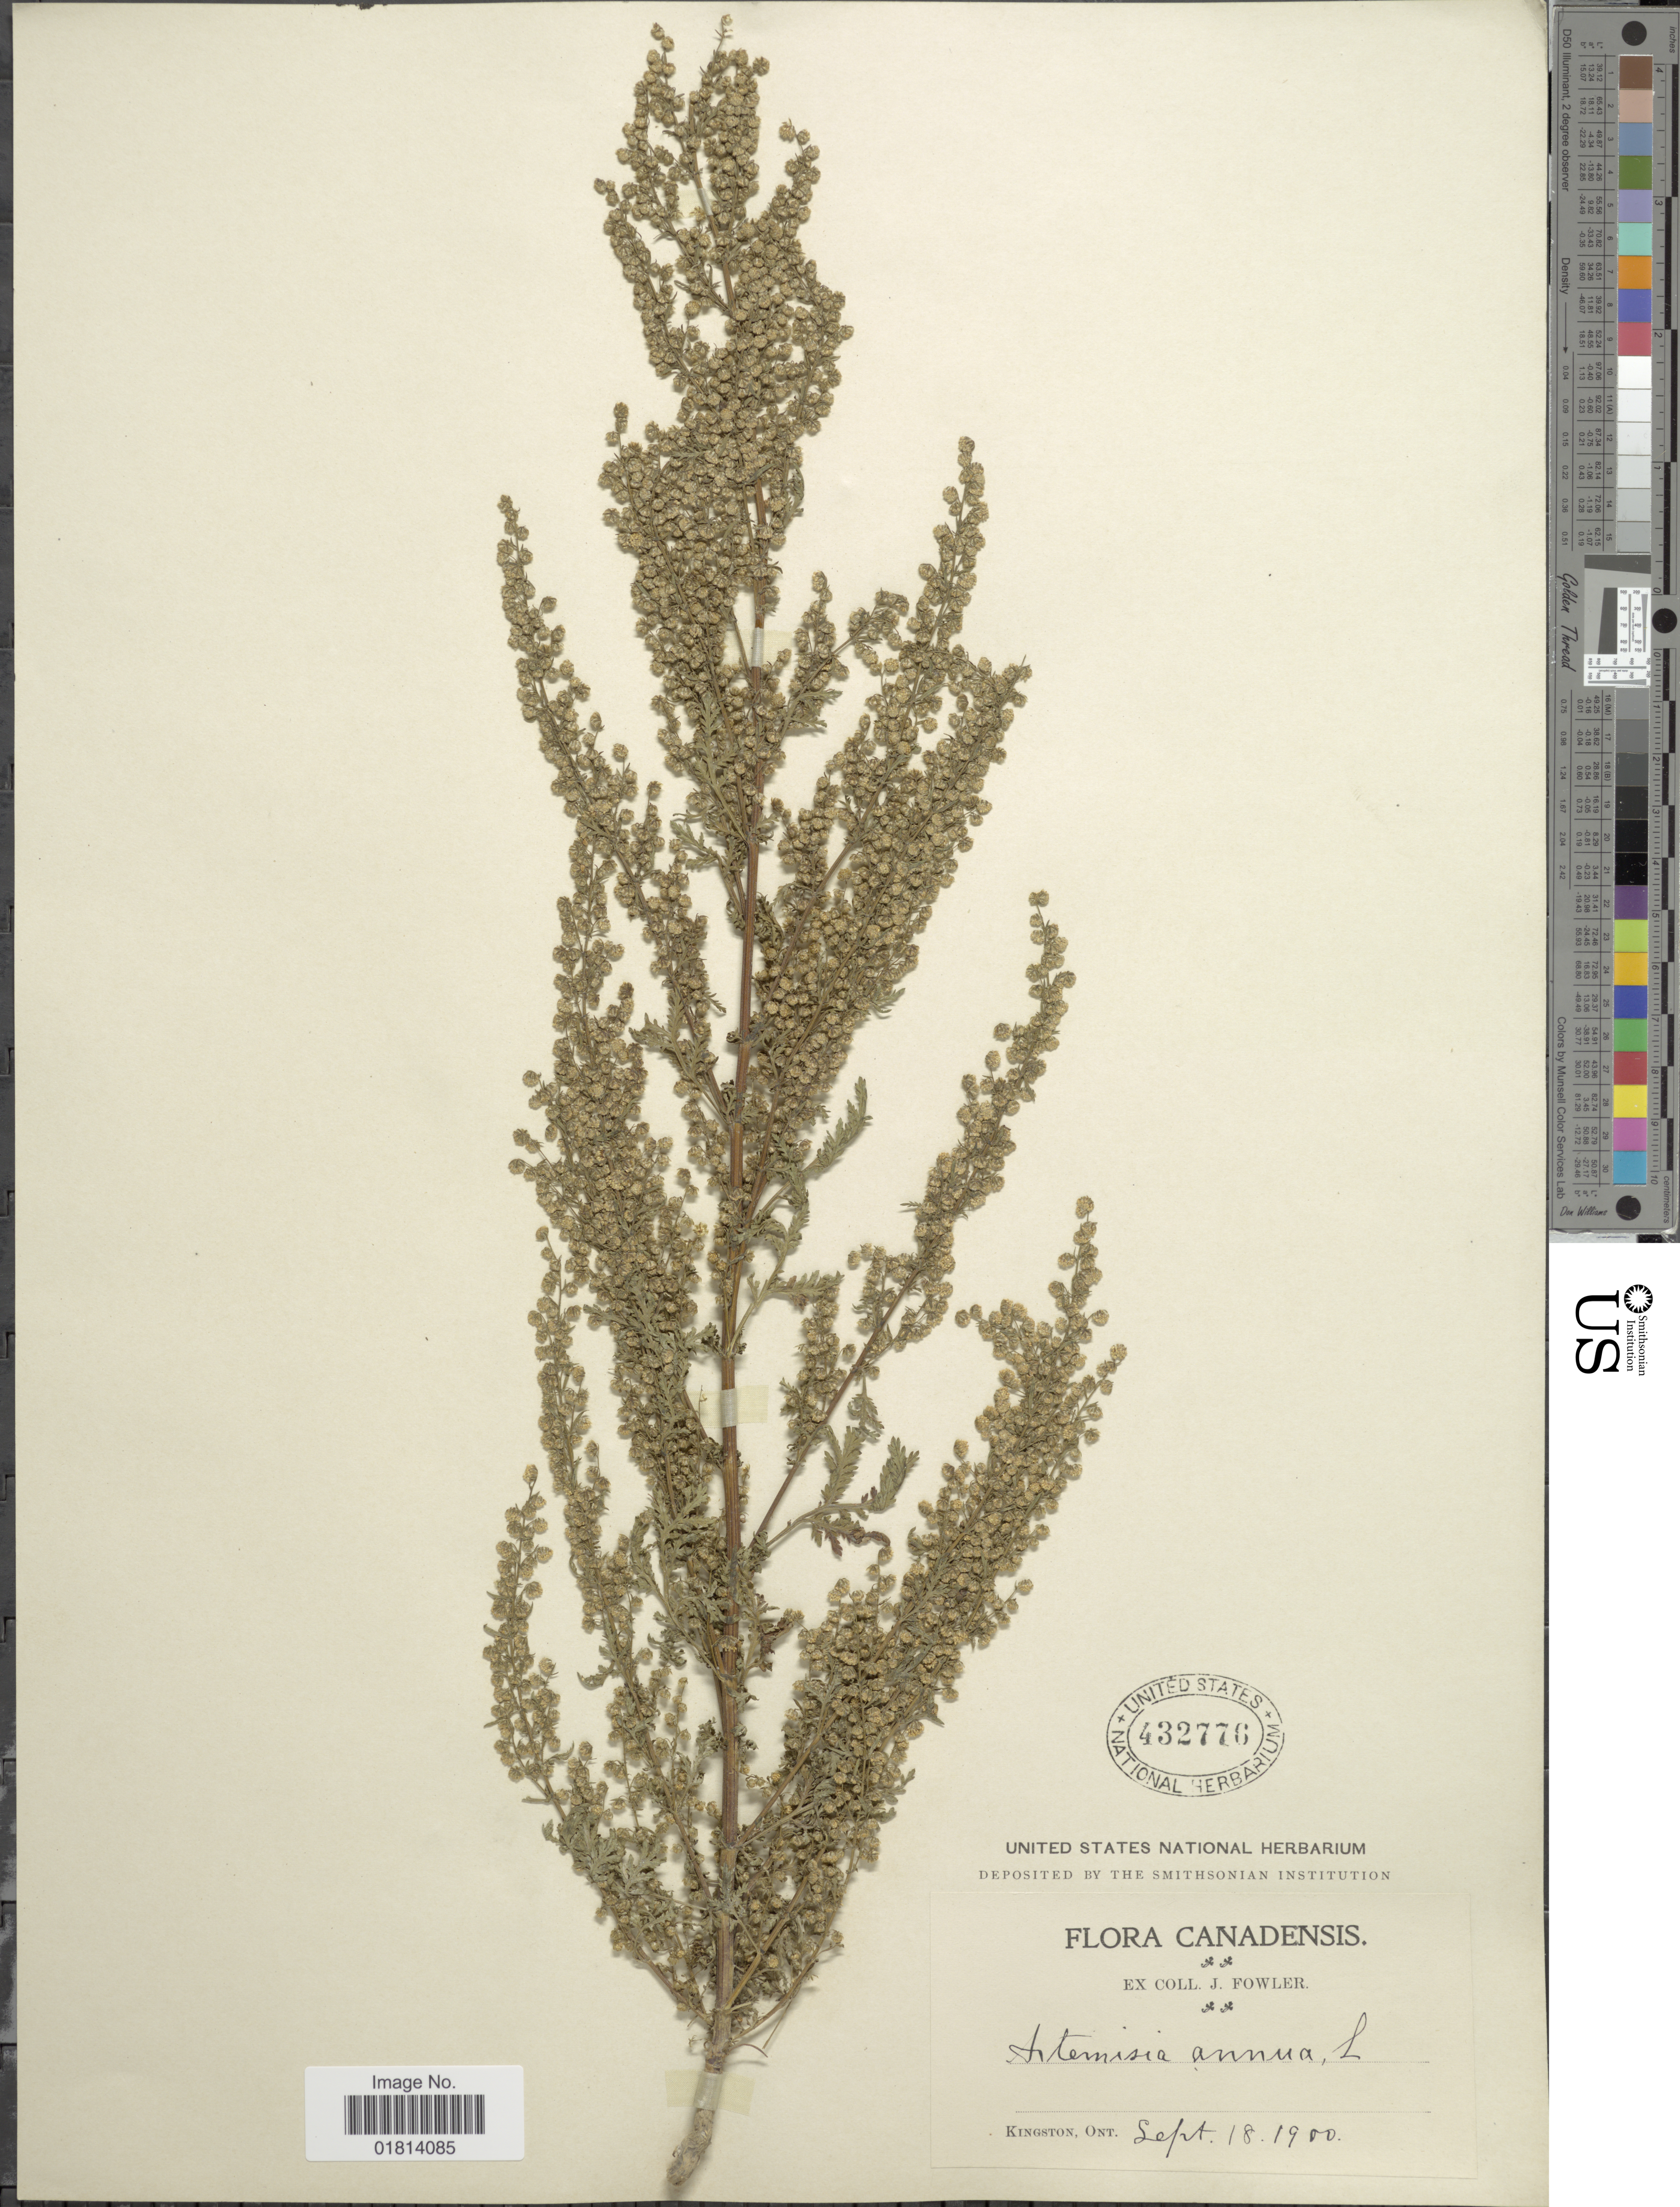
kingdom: Plantae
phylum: Tracheophyta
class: Magnoliopsida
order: Asterales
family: Asteraceae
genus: Artemisia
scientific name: Artemisia annua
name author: L.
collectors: J. P. Fowler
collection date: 1900-09-18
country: Canada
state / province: Ontario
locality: Kingston, Ont.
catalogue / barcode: US 432776